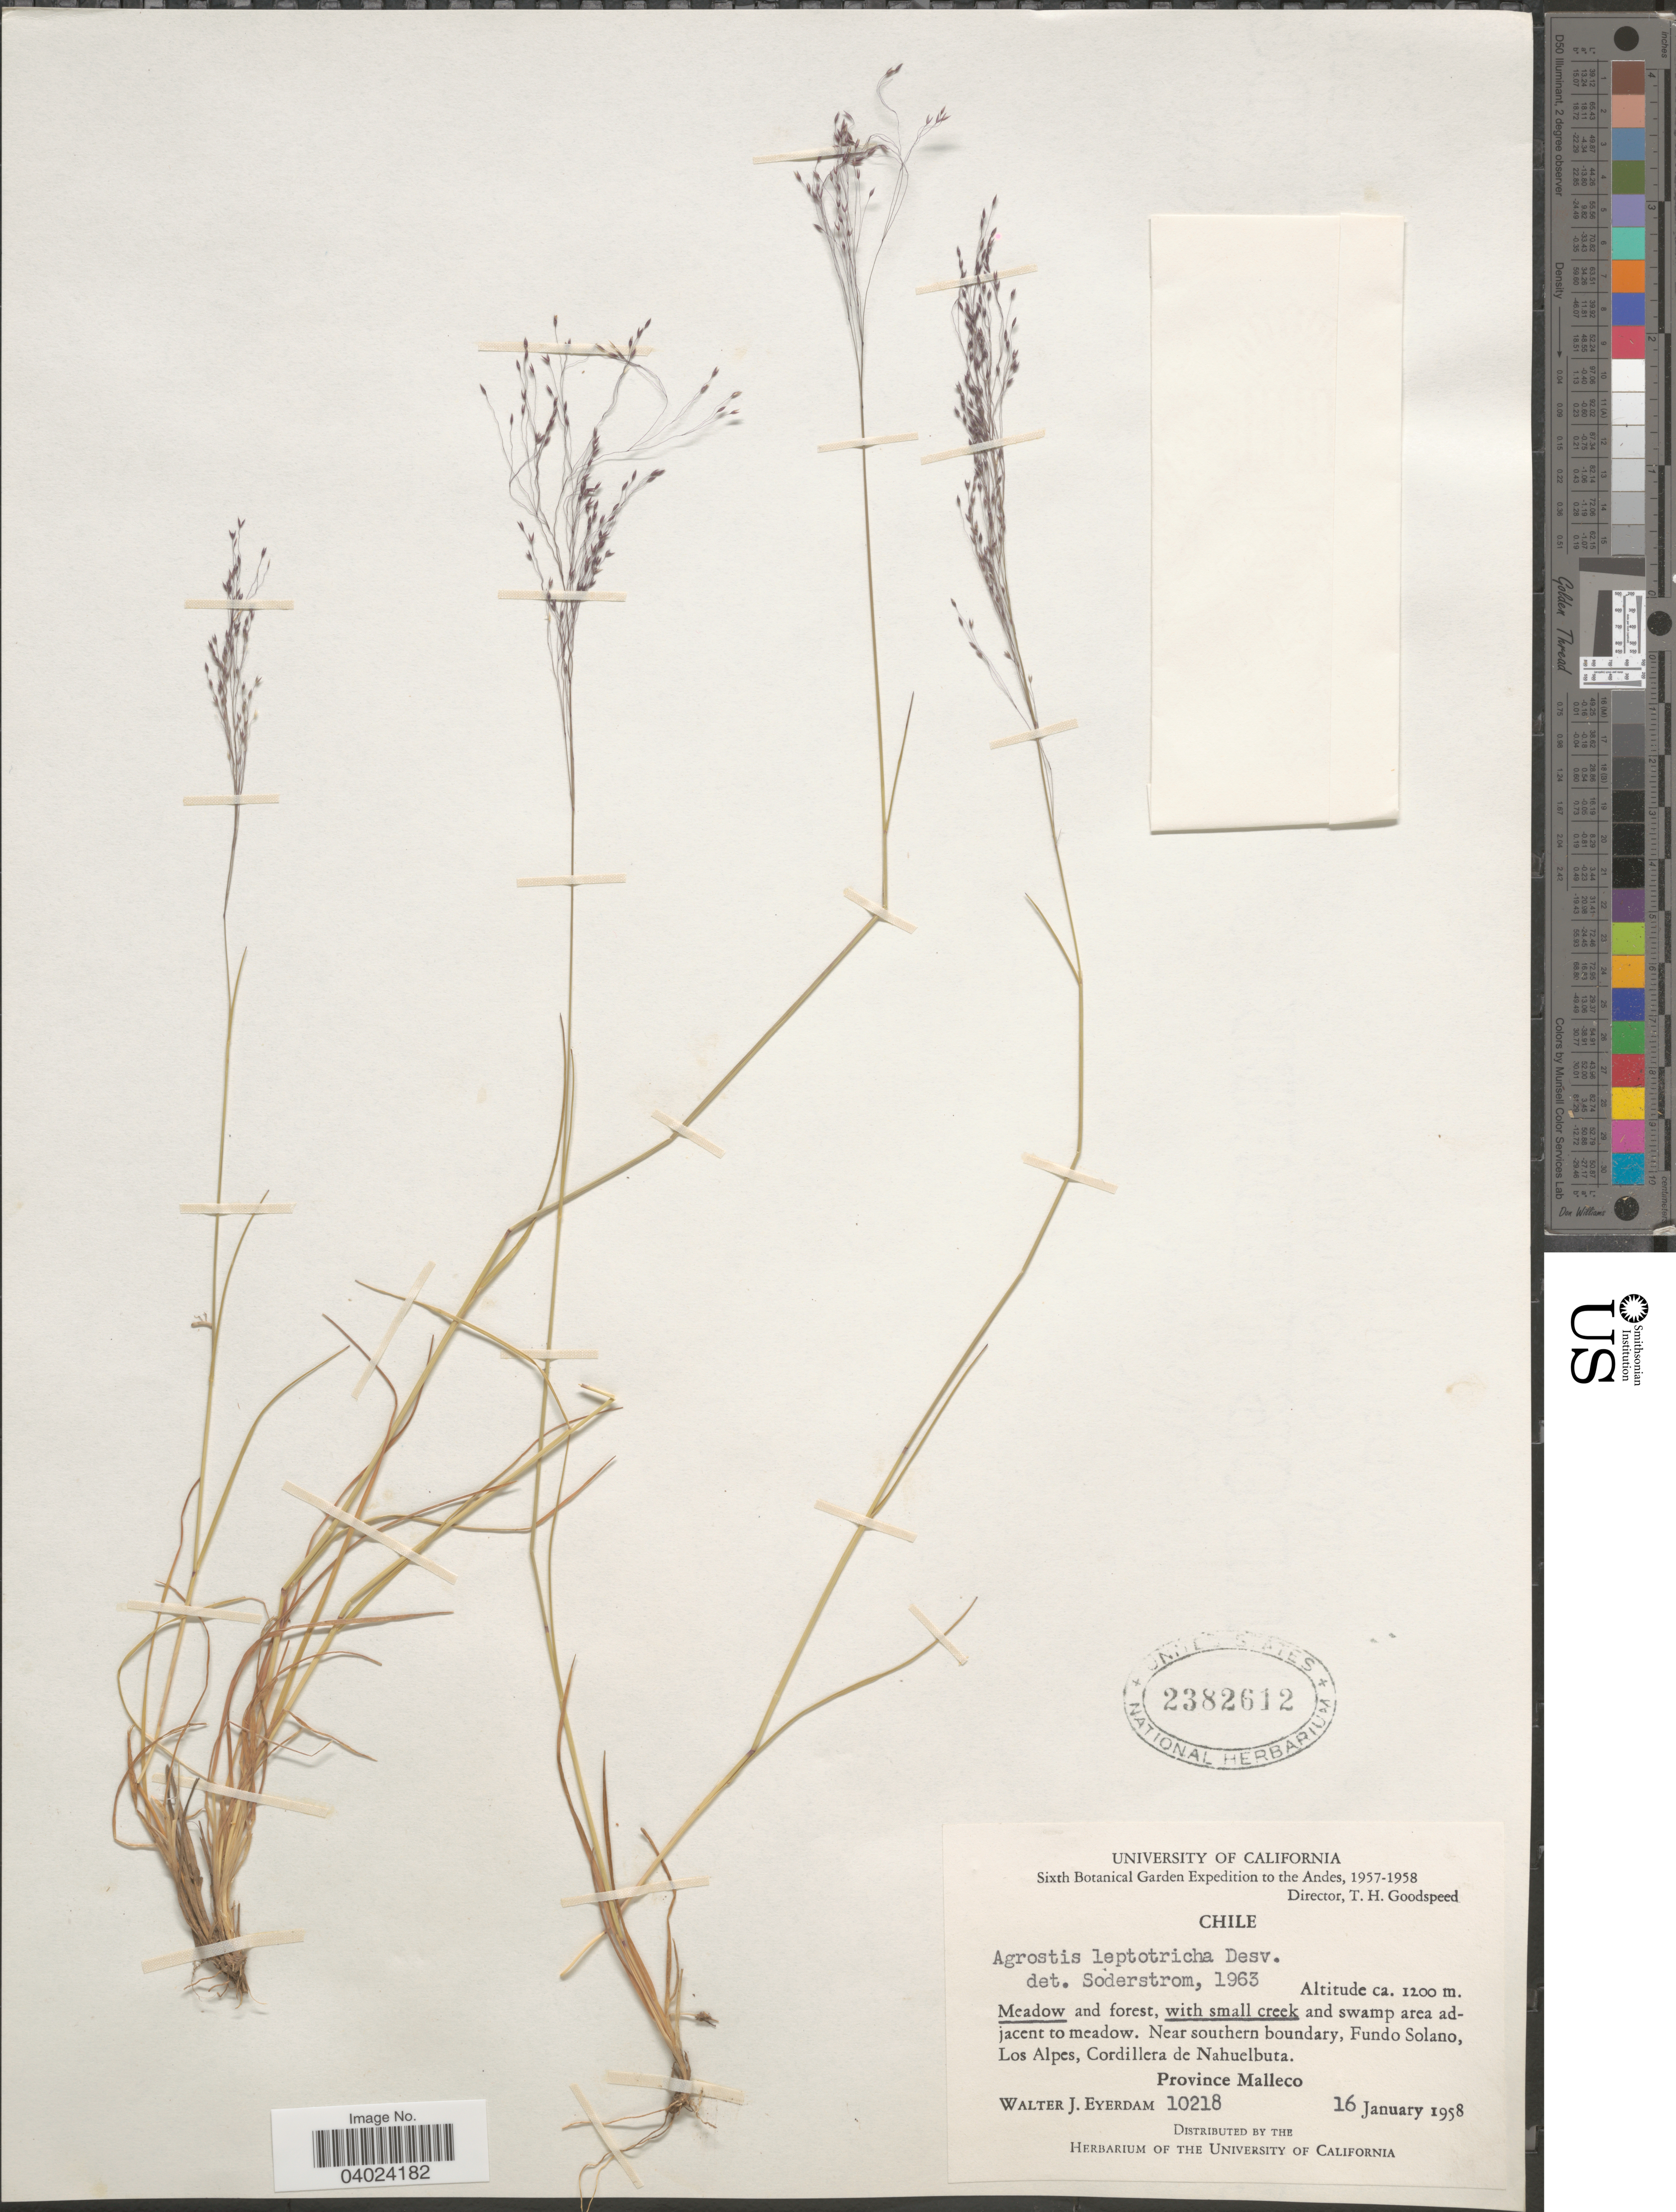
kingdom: Plantae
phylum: Tracheophyta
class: Liliopsida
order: Poales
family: Poaceae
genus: Agrostis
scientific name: Agrostis leptotricha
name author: É. Desv.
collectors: W. J. Eyerdam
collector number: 10218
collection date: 1958-01-16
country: Chile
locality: The Andes. Near southern boundary, Fundo Solano, Los Alpes, Cordillera de Nahuelbuta. Province Malleco.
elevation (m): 1200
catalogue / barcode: US 2382612